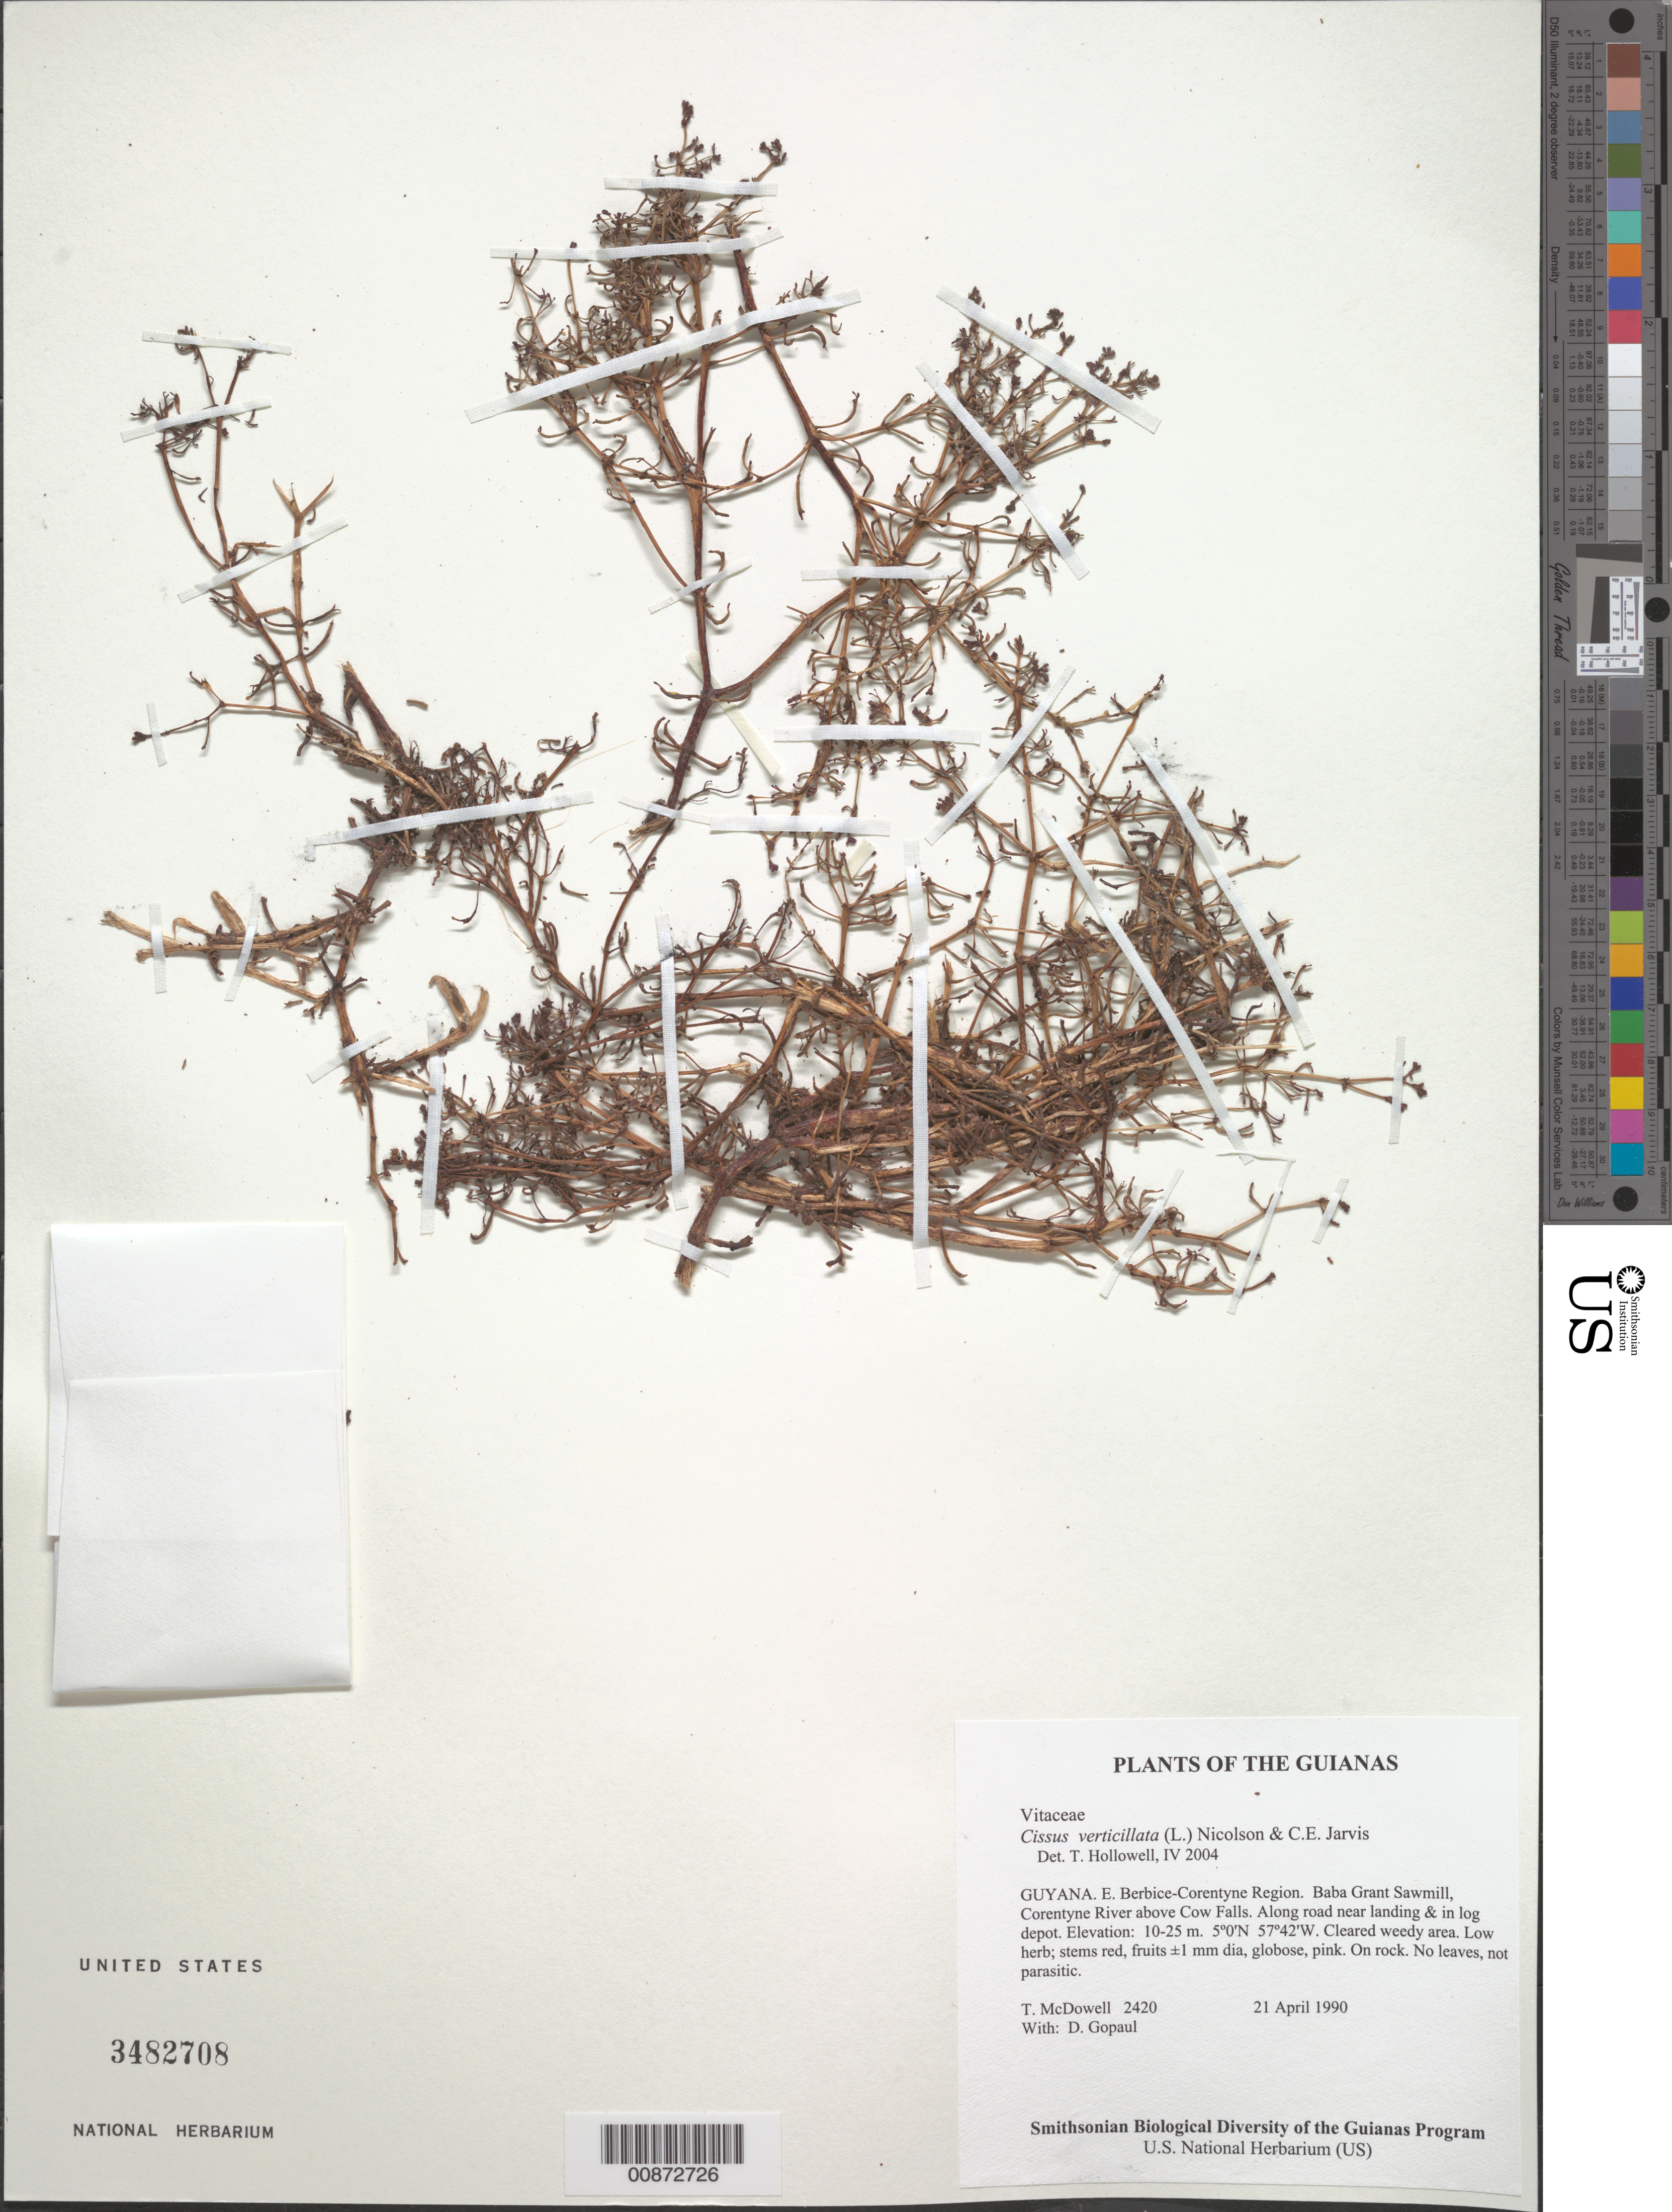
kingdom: Plantae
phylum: Tracheophyta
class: Magnoliopsida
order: Vitales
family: Vitaceae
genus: Cissus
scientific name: Cissus verticillata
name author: (L.) Nicolson & C.E. Jarvis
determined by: Hollowell, T. H., (BOT), Smithsonian Institution - National Museum of Natural History (UNITED STATES)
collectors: T. McDowell & D. Gopaul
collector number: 2420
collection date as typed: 21 April 1990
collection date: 1990-04-21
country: Guyana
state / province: E. Berbice-Corentyne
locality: Baba Grant Sawmill, Corentyne River above Cow Falls. Along road near landing & in log depot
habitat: Cleared weedy area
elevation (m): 10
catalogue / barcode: US 3482708